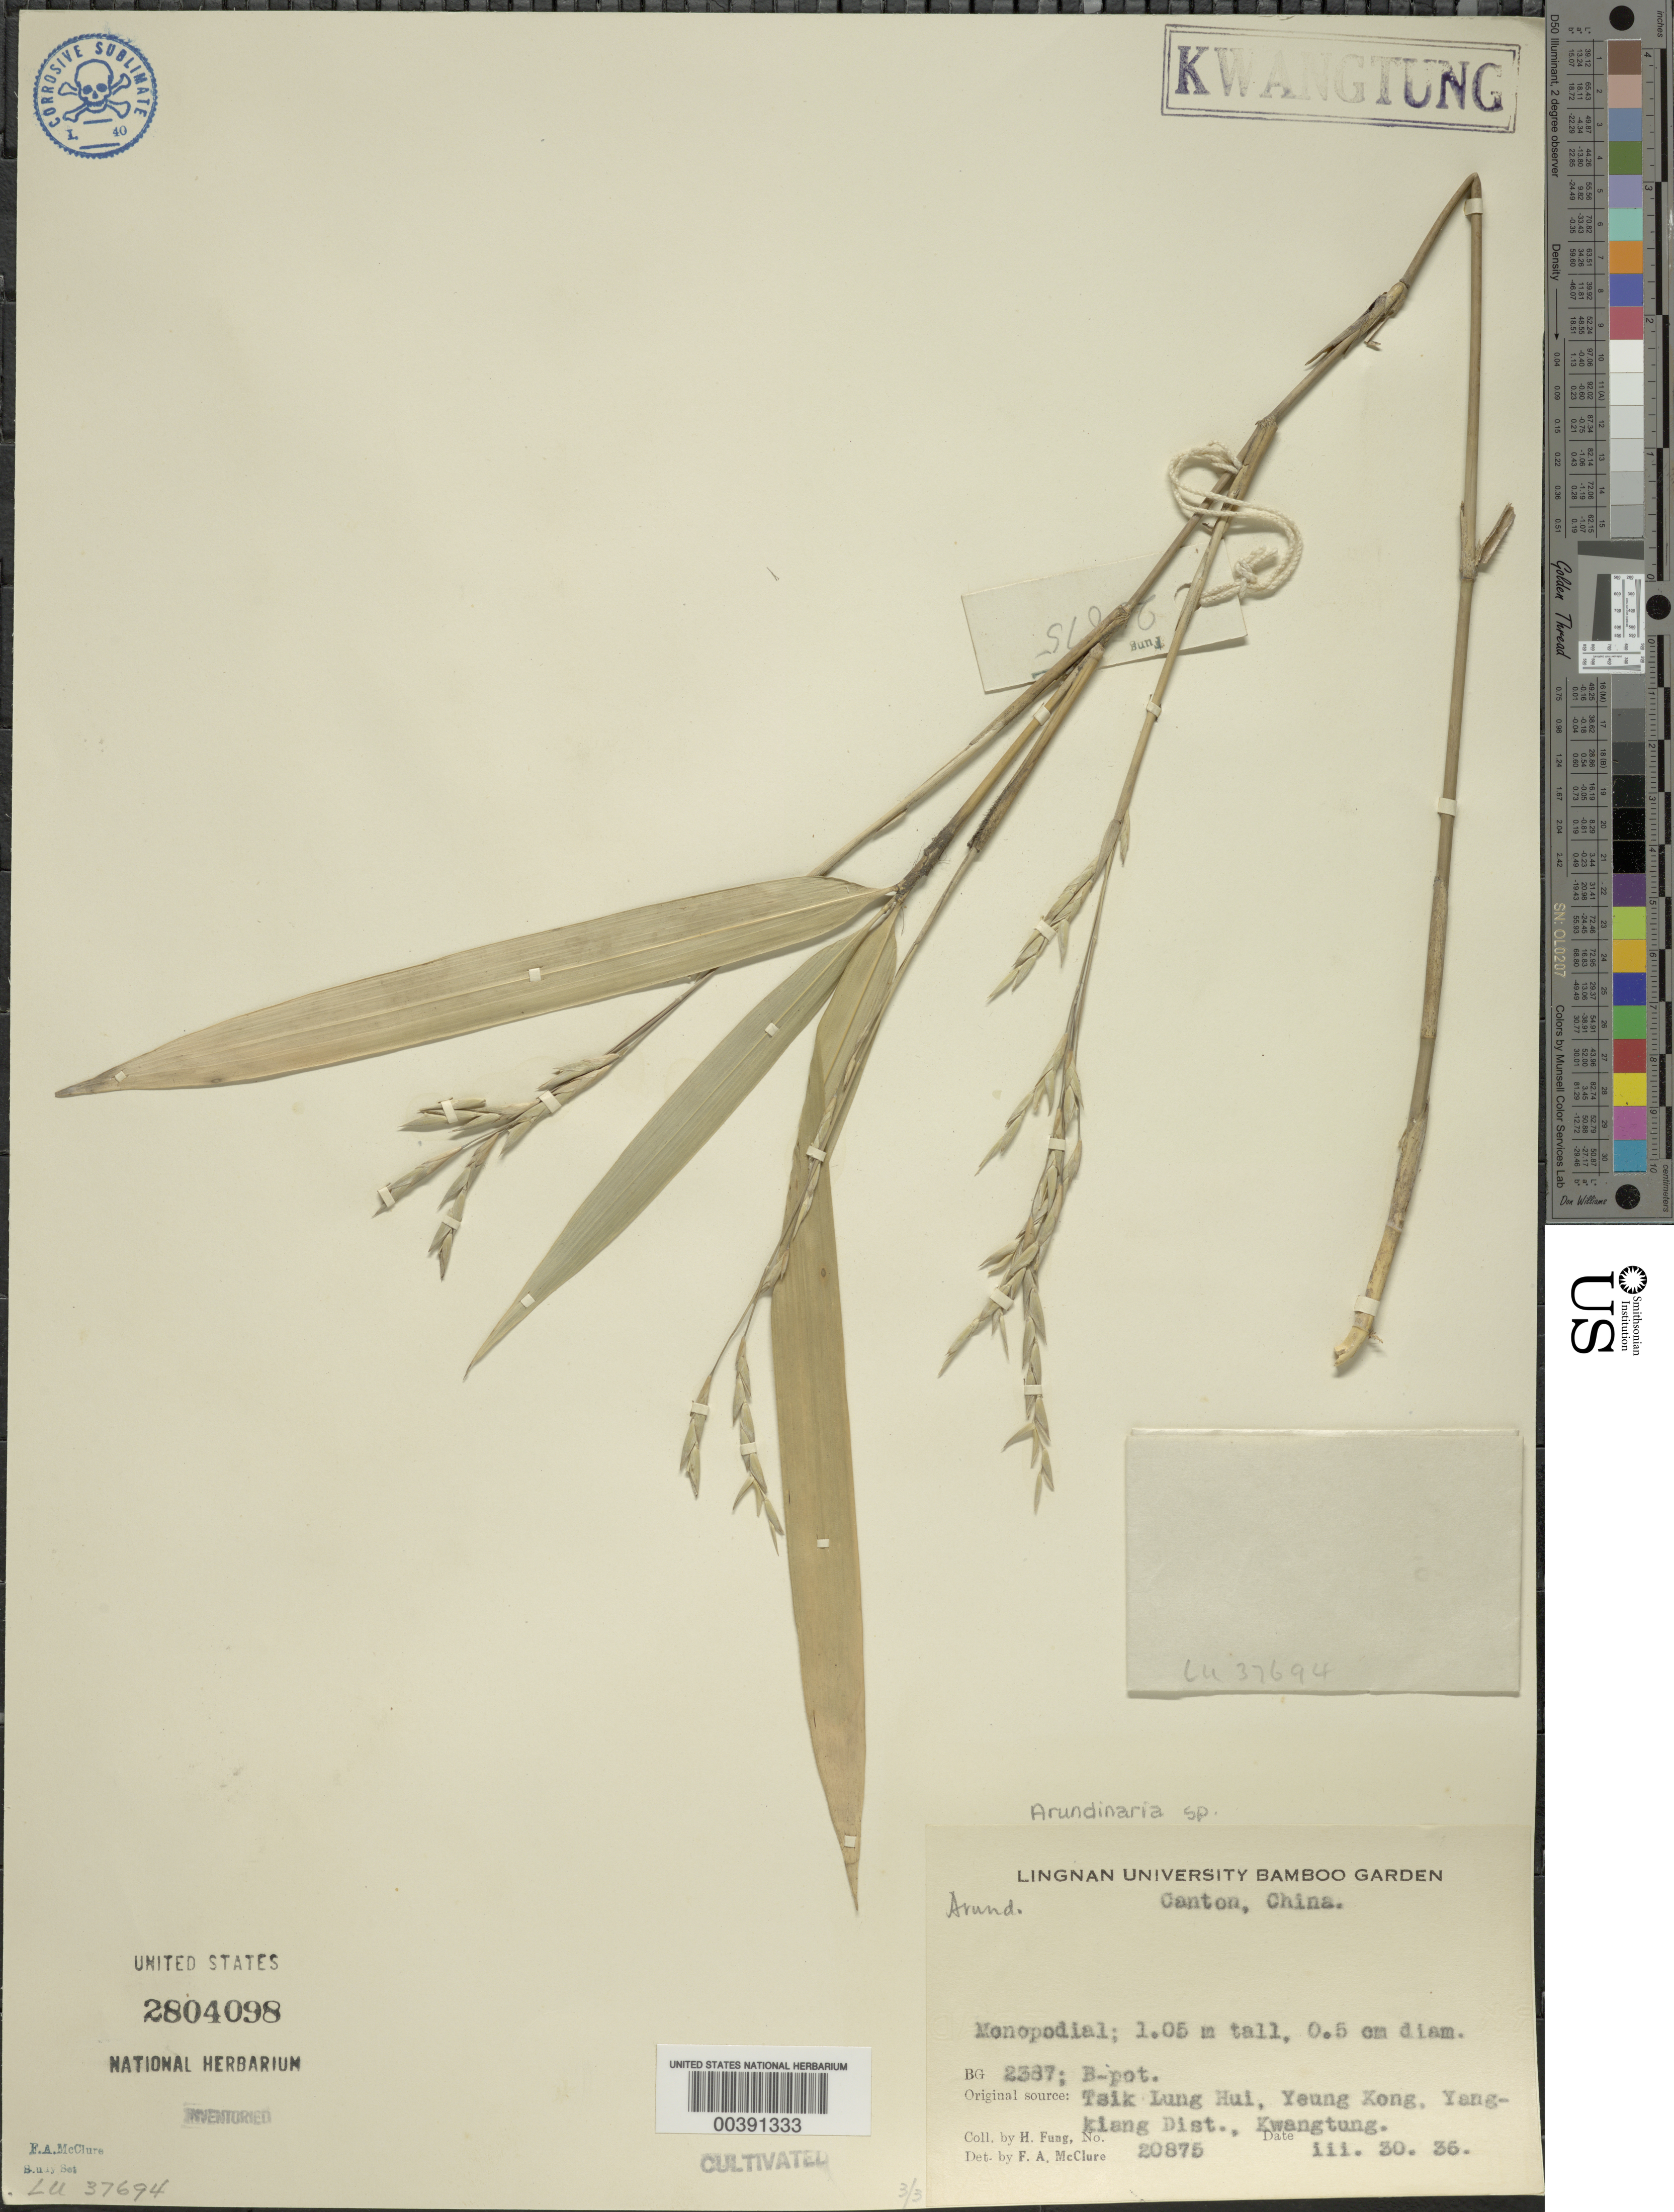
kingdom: Plantae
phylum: Tracheophyta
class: Liliopsida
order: Poales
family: Poaceae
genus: Arundinaria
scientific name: Arundinaria sp.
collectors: H. L. Fung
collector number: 20875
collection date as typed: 30 Mar 1936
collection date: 1936-03-30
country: China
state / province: Guangdong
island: Honam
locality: Lingnan univ. bg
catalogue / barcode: US 2804098